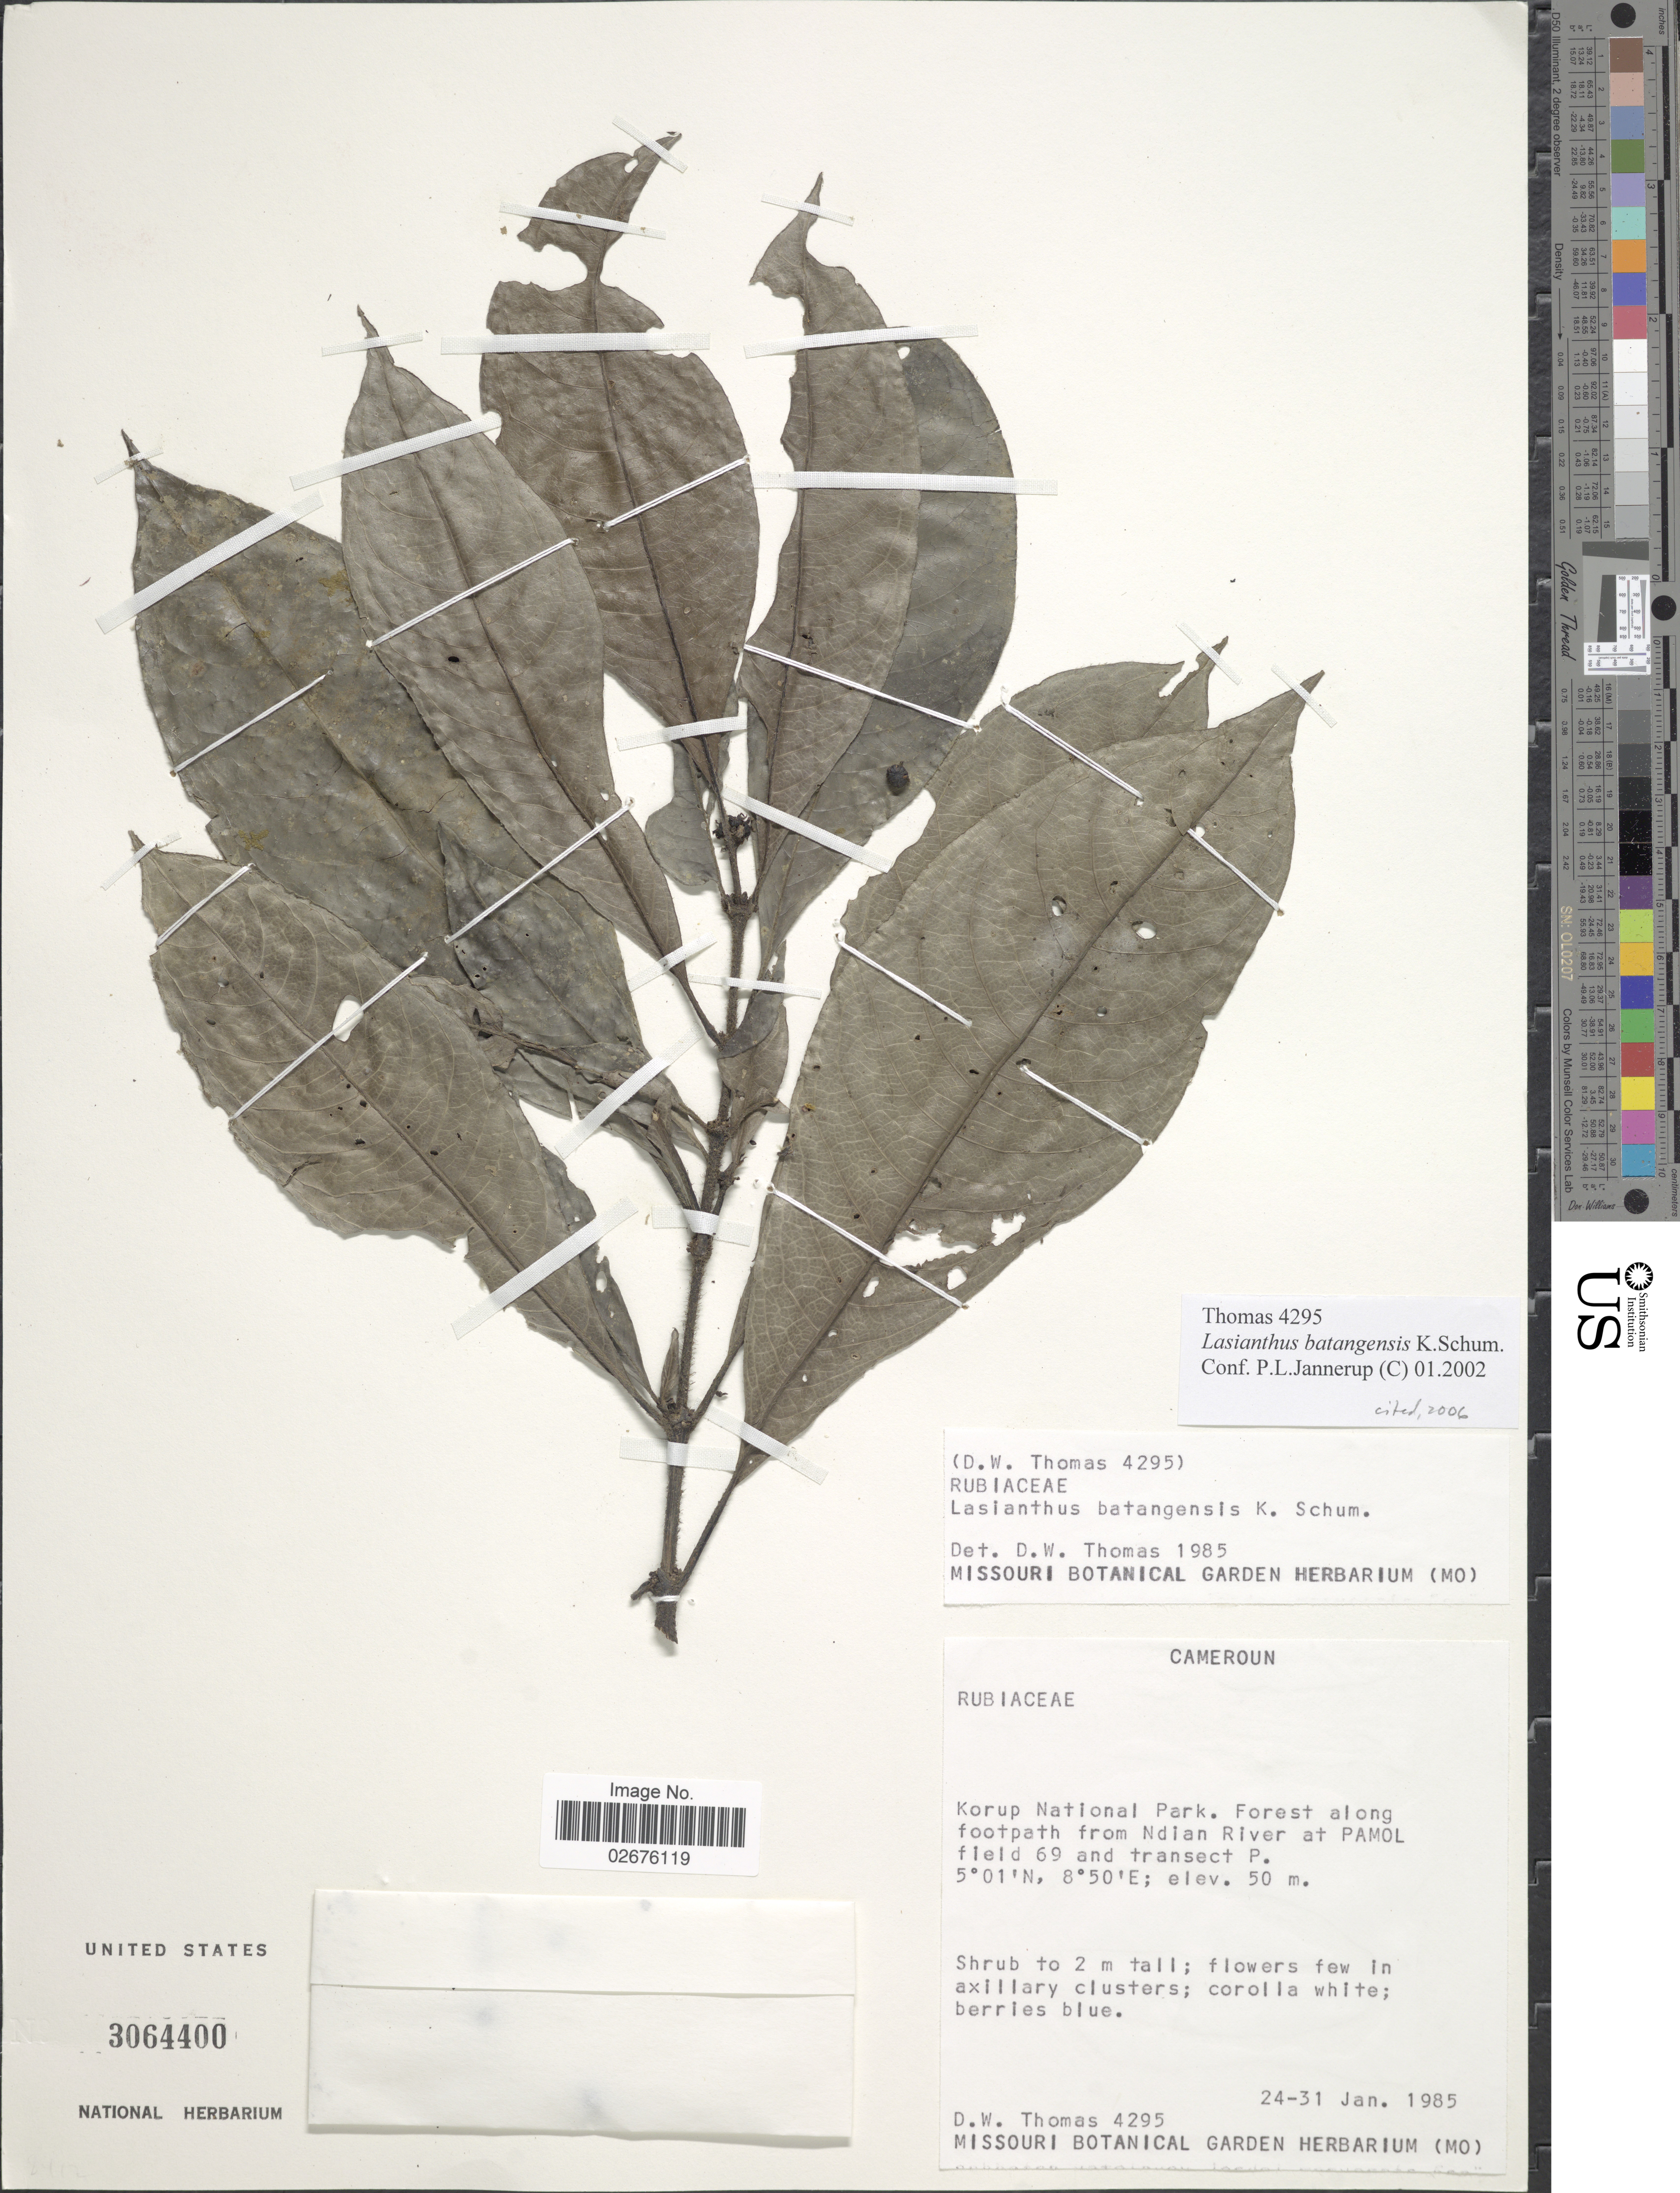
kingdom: Plantae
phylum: Tracheophyta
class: Magnoliopsida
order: Gentianales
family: Rubiaceae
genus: Lasianthus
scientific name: Lasianthus batangensis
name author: K. Schum.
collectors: D. W. Thomas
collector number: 4295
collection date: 1985-01-24/1985-01-31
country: Cameroon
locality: Korup Nation Park. Forest along footpath from Ndian River at Pamol field 69 and transect P.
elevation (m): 50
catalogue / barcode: US 3064400